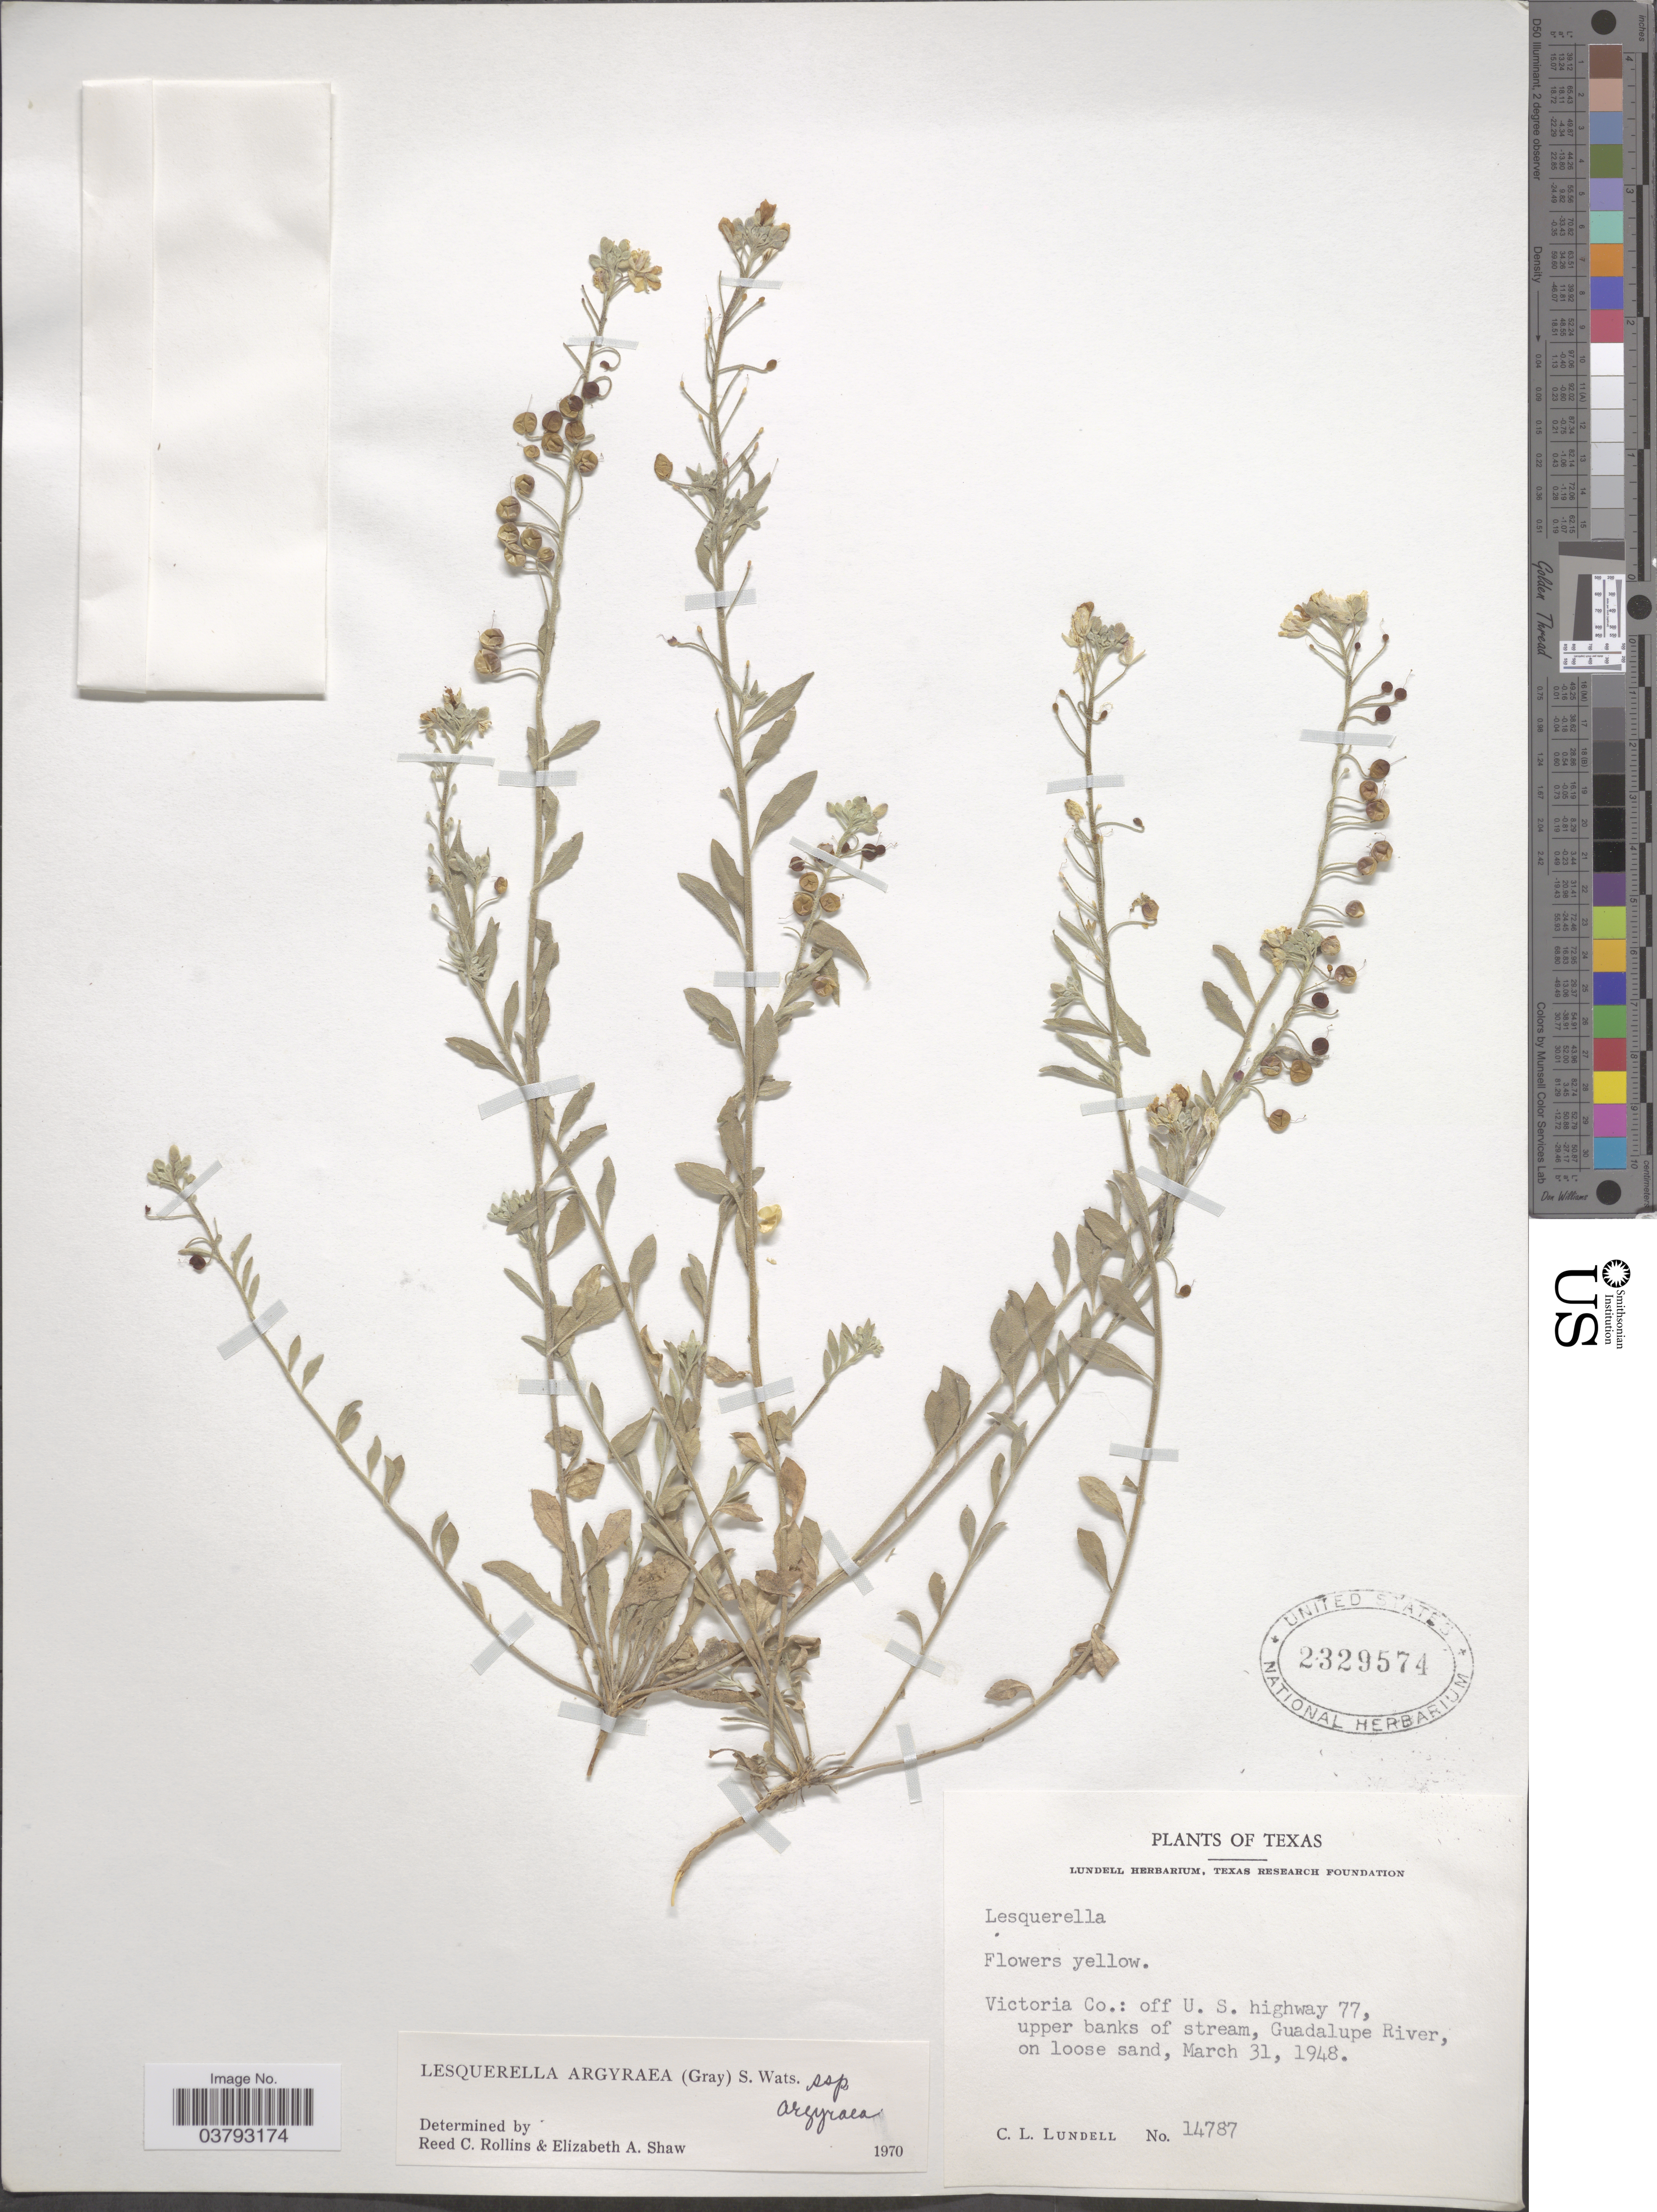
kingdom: Plantae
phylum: Tracheophyta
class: Magnoliopsida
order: Brassicales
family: Brassicaceae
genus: Lesquerella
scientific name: Lesquerella argyraea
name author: (A. Gray) S. Watson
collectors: C. L. Lundell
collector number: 14787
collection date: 1948-03-31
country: United States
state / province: Texas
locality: Victoria Co.: off U. S. highway 77, upper banks of stream, Guadalupe River.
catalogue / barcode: US 2329574